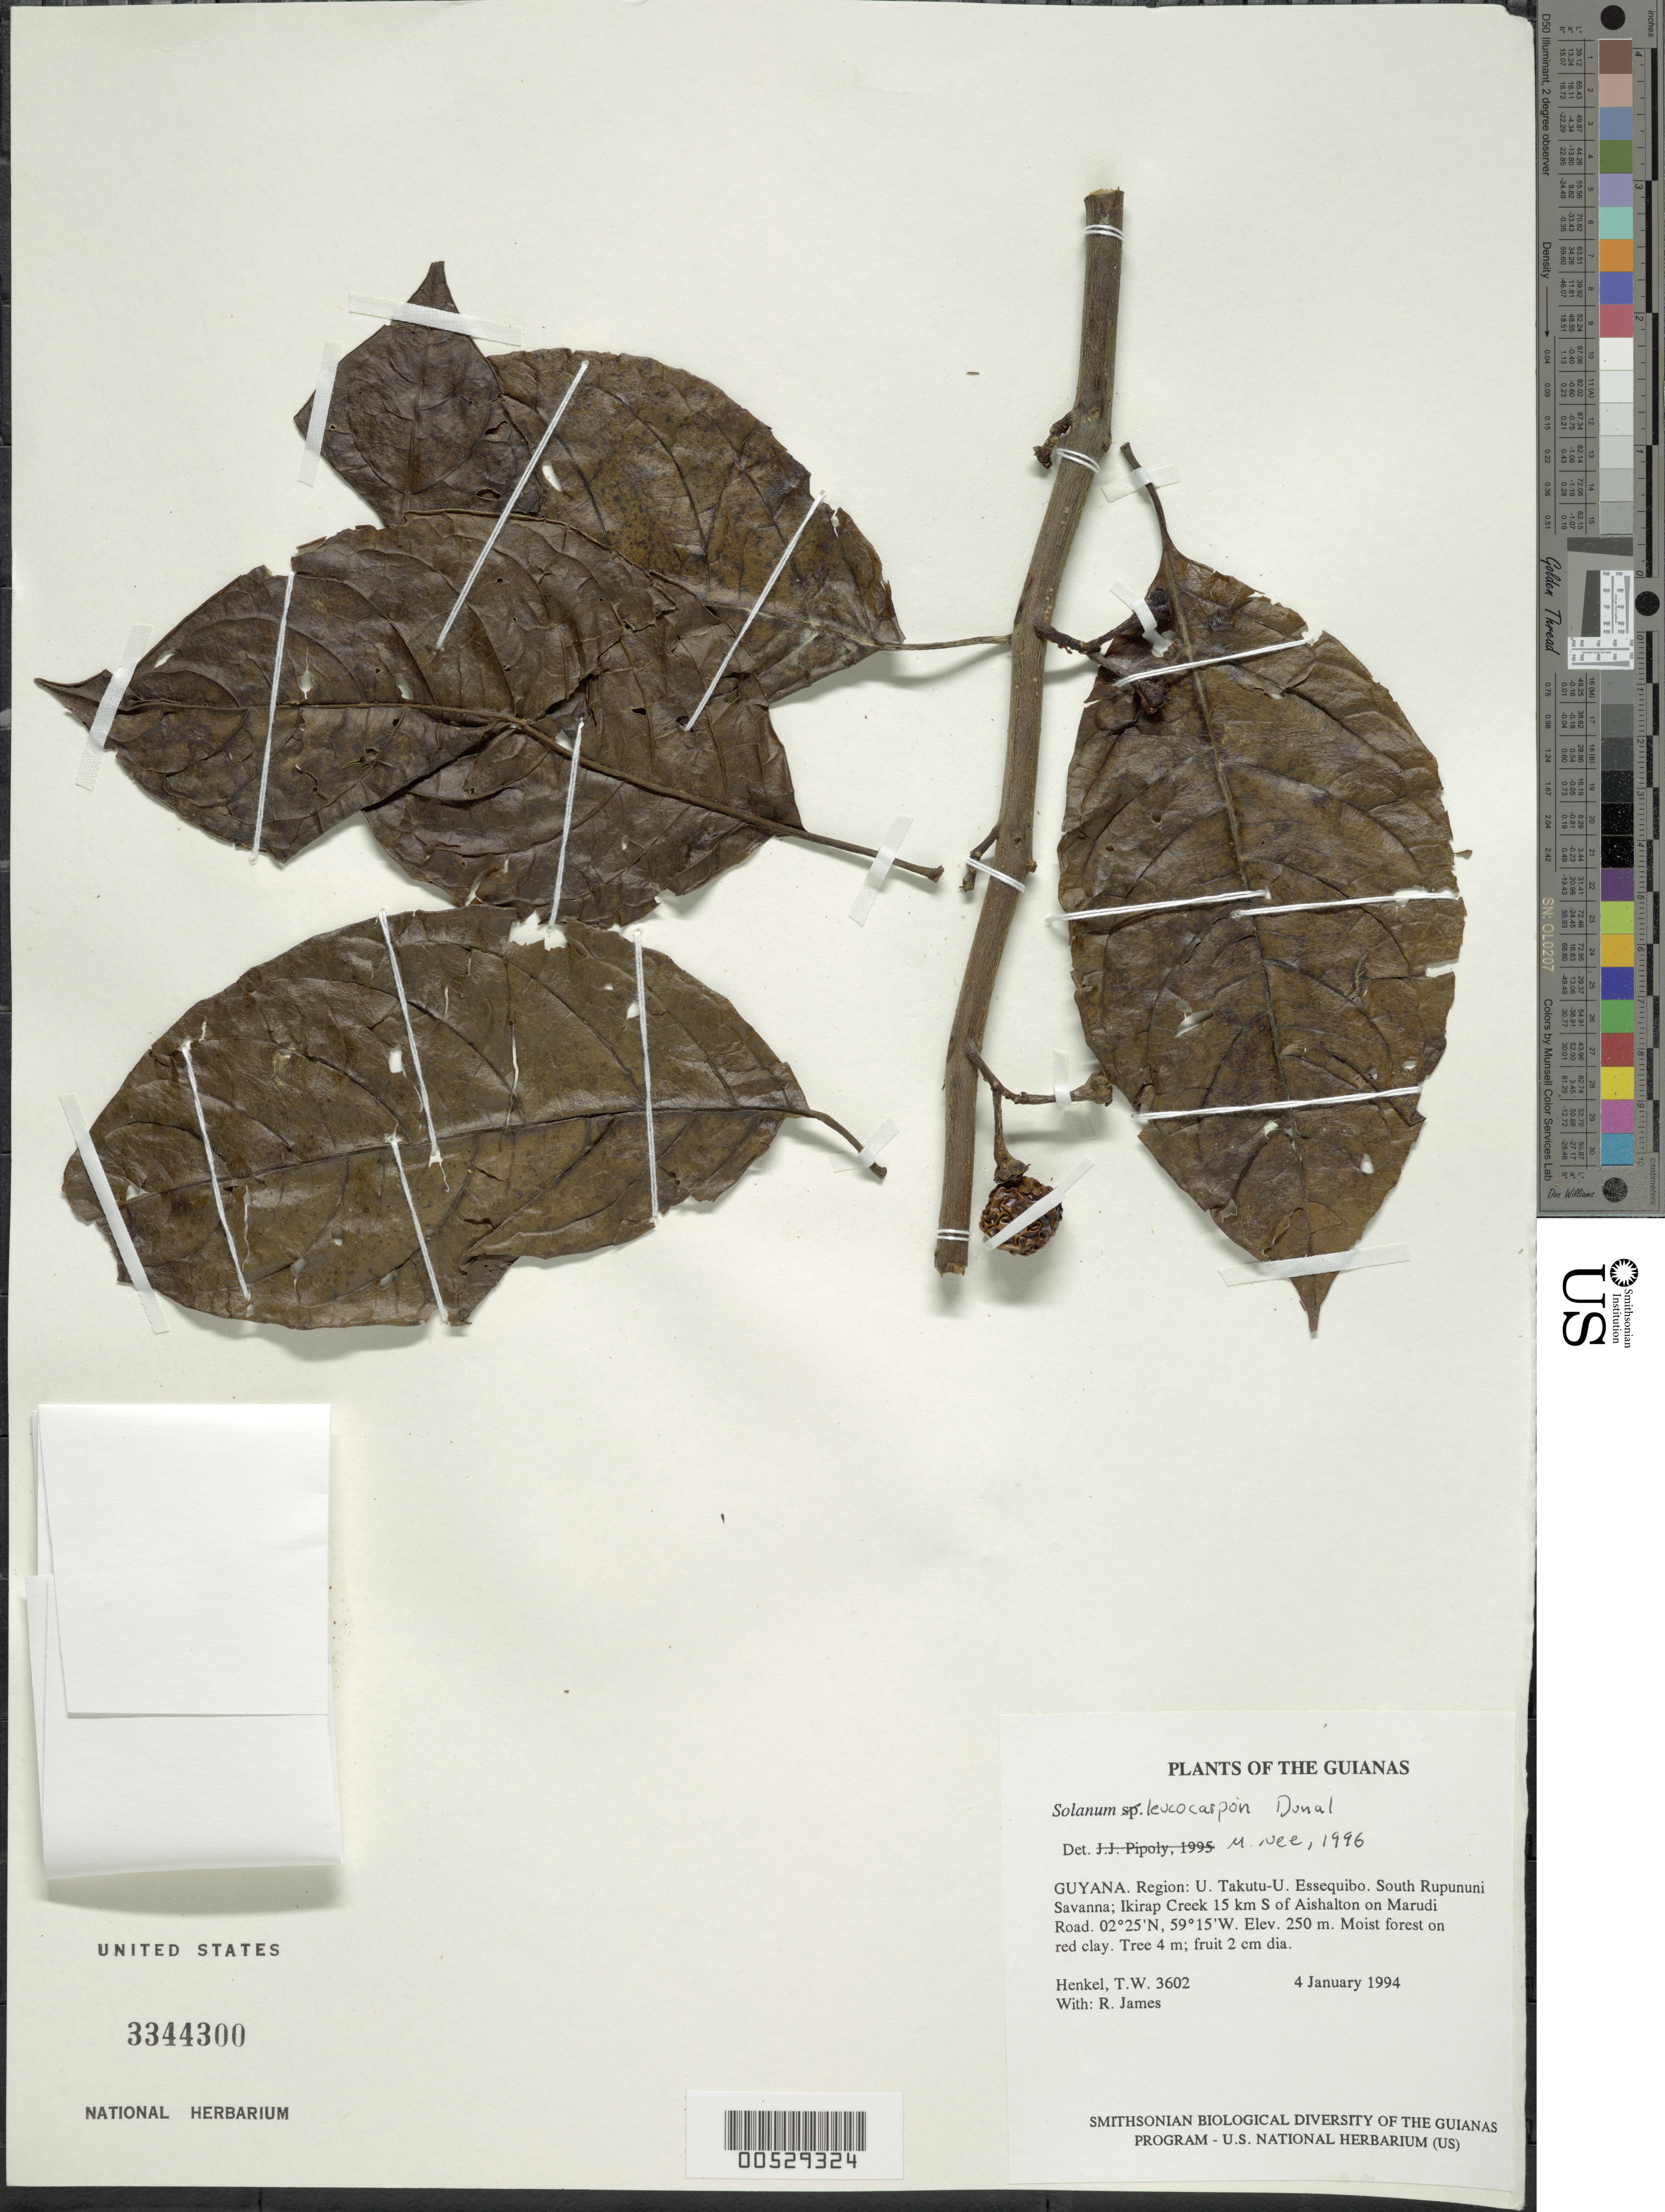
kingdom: Plantae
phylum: Tracheophyta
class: Magnoliopsida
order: Solanales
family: Solanaceae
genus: Solanum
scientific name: Solanum leucocarpon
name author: Dunal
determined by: Nee, Michael H.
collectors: R. A. Bye & R. James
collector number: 3602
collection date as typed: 1 Jan 1994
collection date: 1994-01-01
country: Guyana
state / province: U. Takutu-U. Essequibo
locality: South Rupununi Savanna; Ikirap Creek 15 km S of Aishalton on Marudi Road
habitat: Moist forest on red clay.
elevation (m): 250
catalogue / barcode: US 3344300